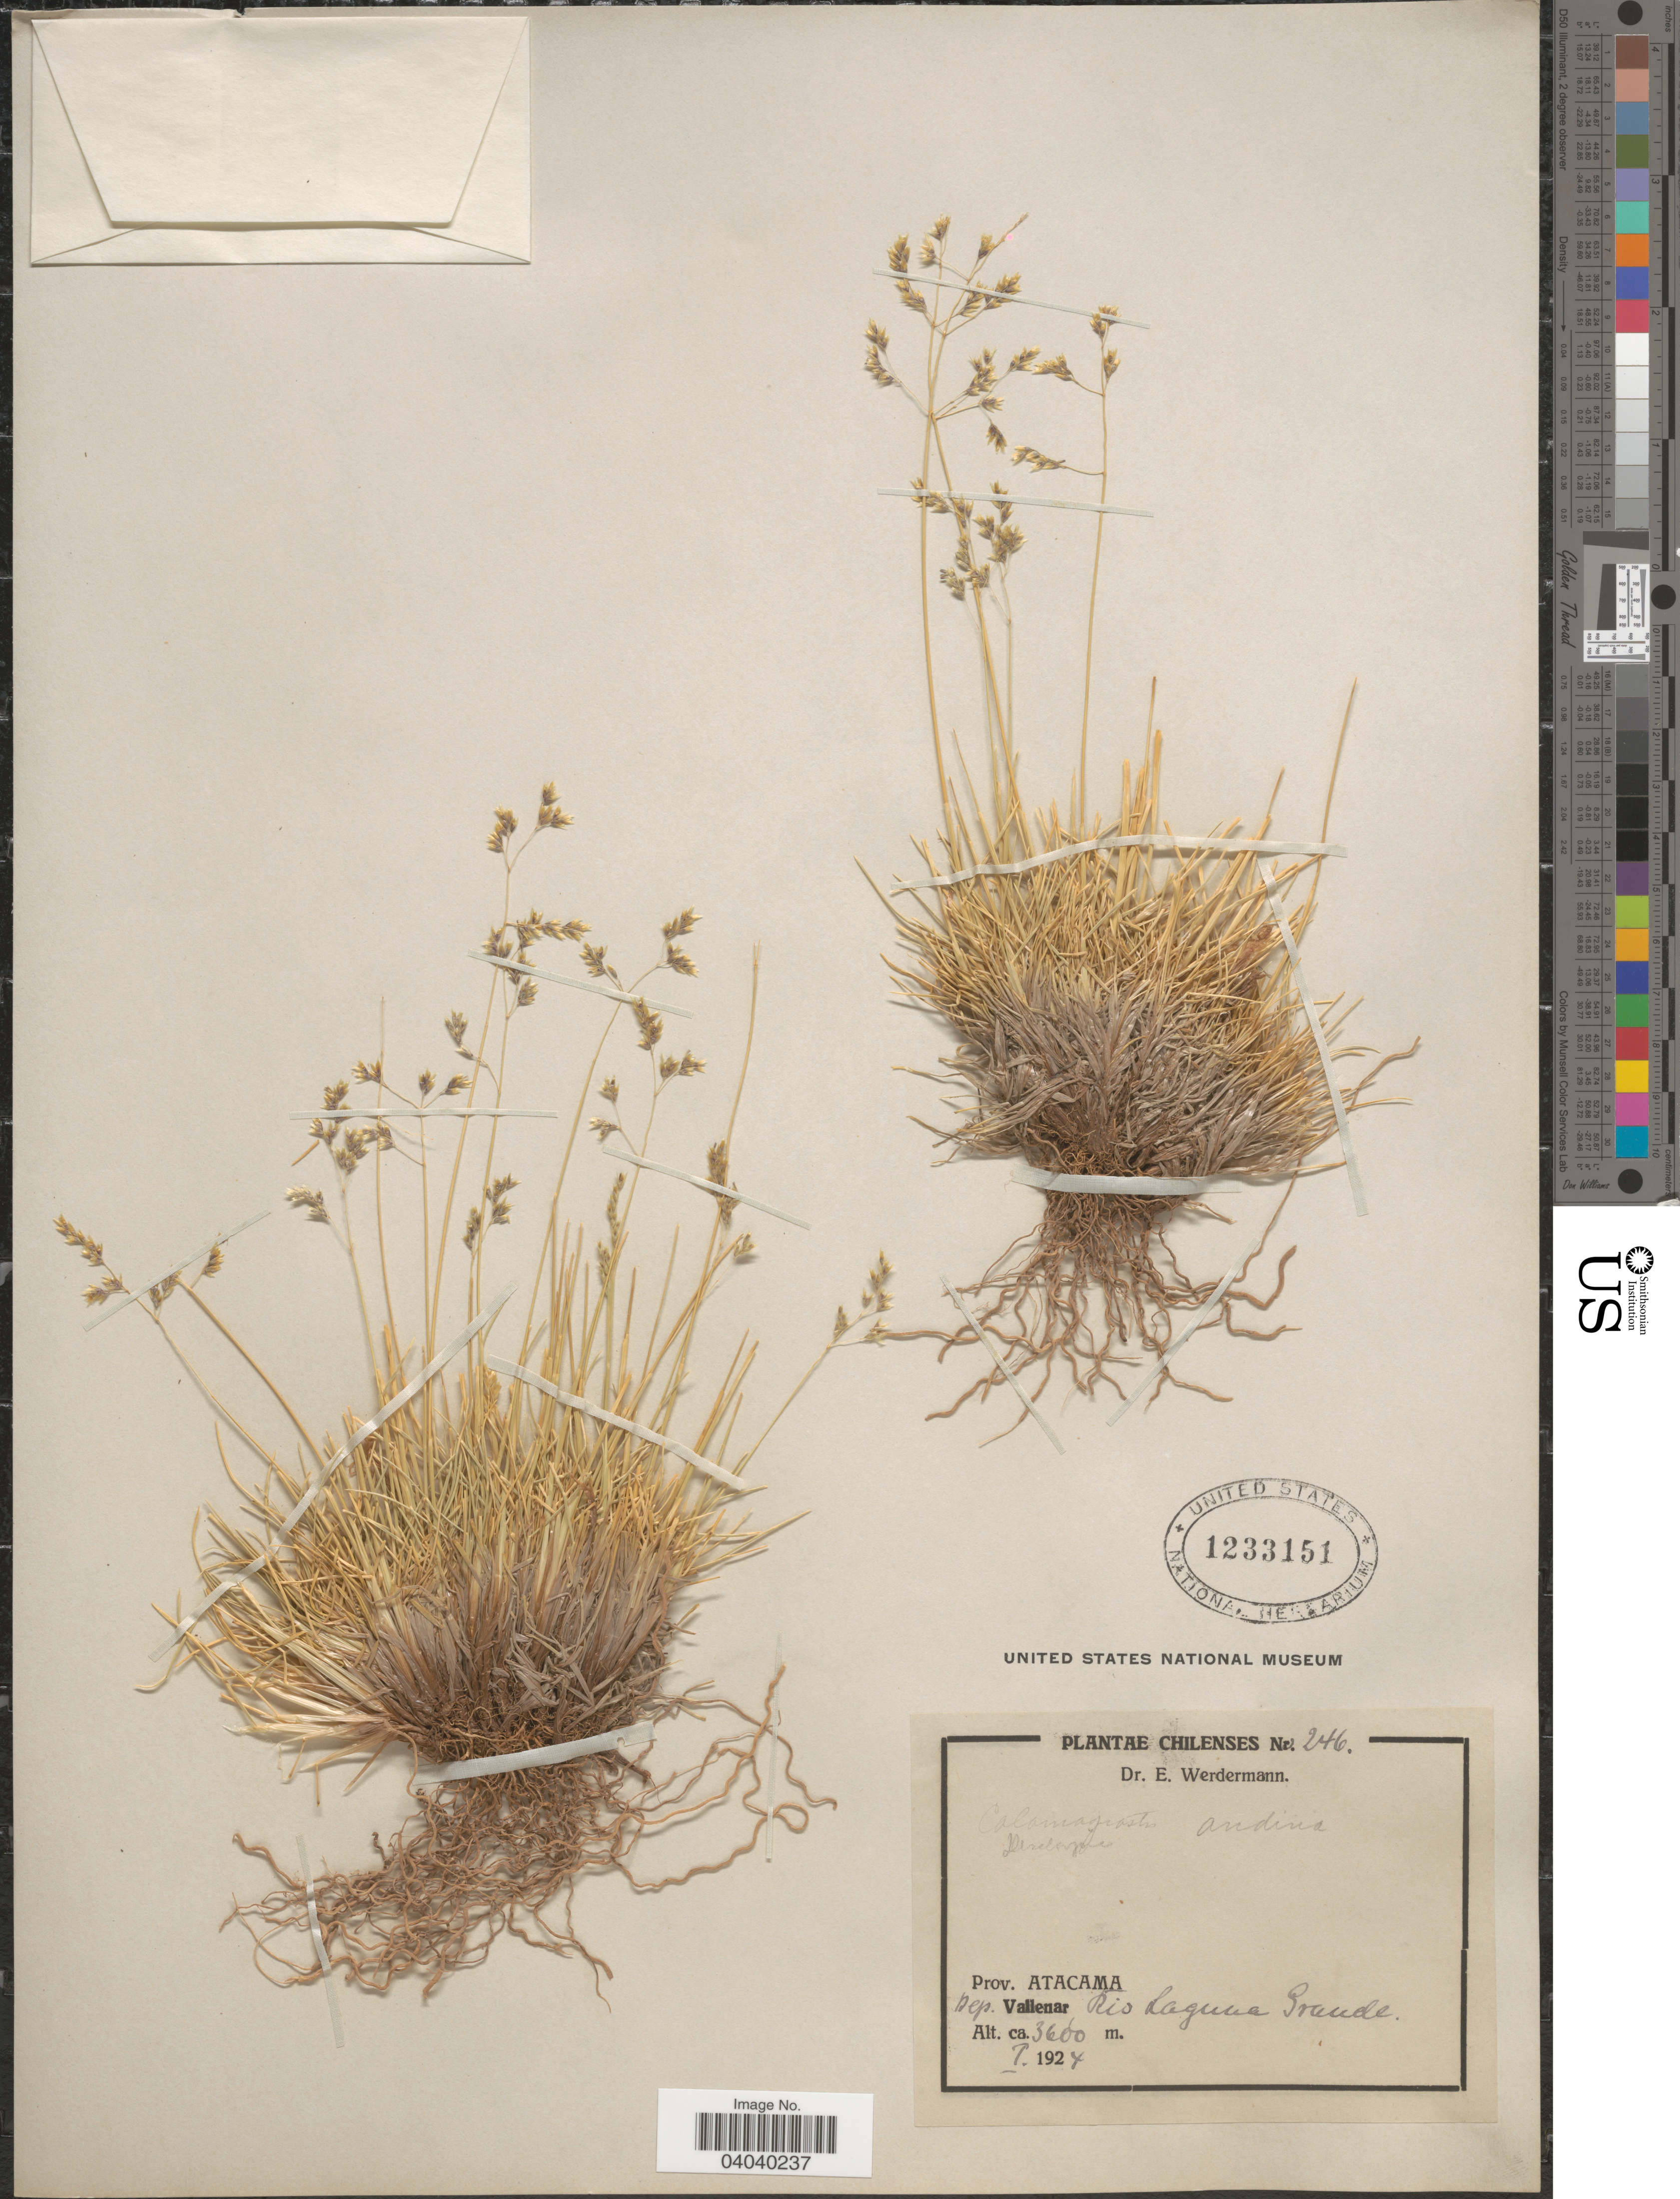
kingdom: Plantae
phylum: Tracheophyta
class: Liliopsida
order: Poales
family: Poaceae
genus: Deschampsia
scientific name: Deschampsia sp.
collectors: E. Werdermann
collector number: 246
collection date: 1924-01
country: Chile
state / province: Atacama (III)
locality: Dep. Vallenar. Rio Laguna Grande.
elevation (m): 3600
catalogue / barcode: US 1233151